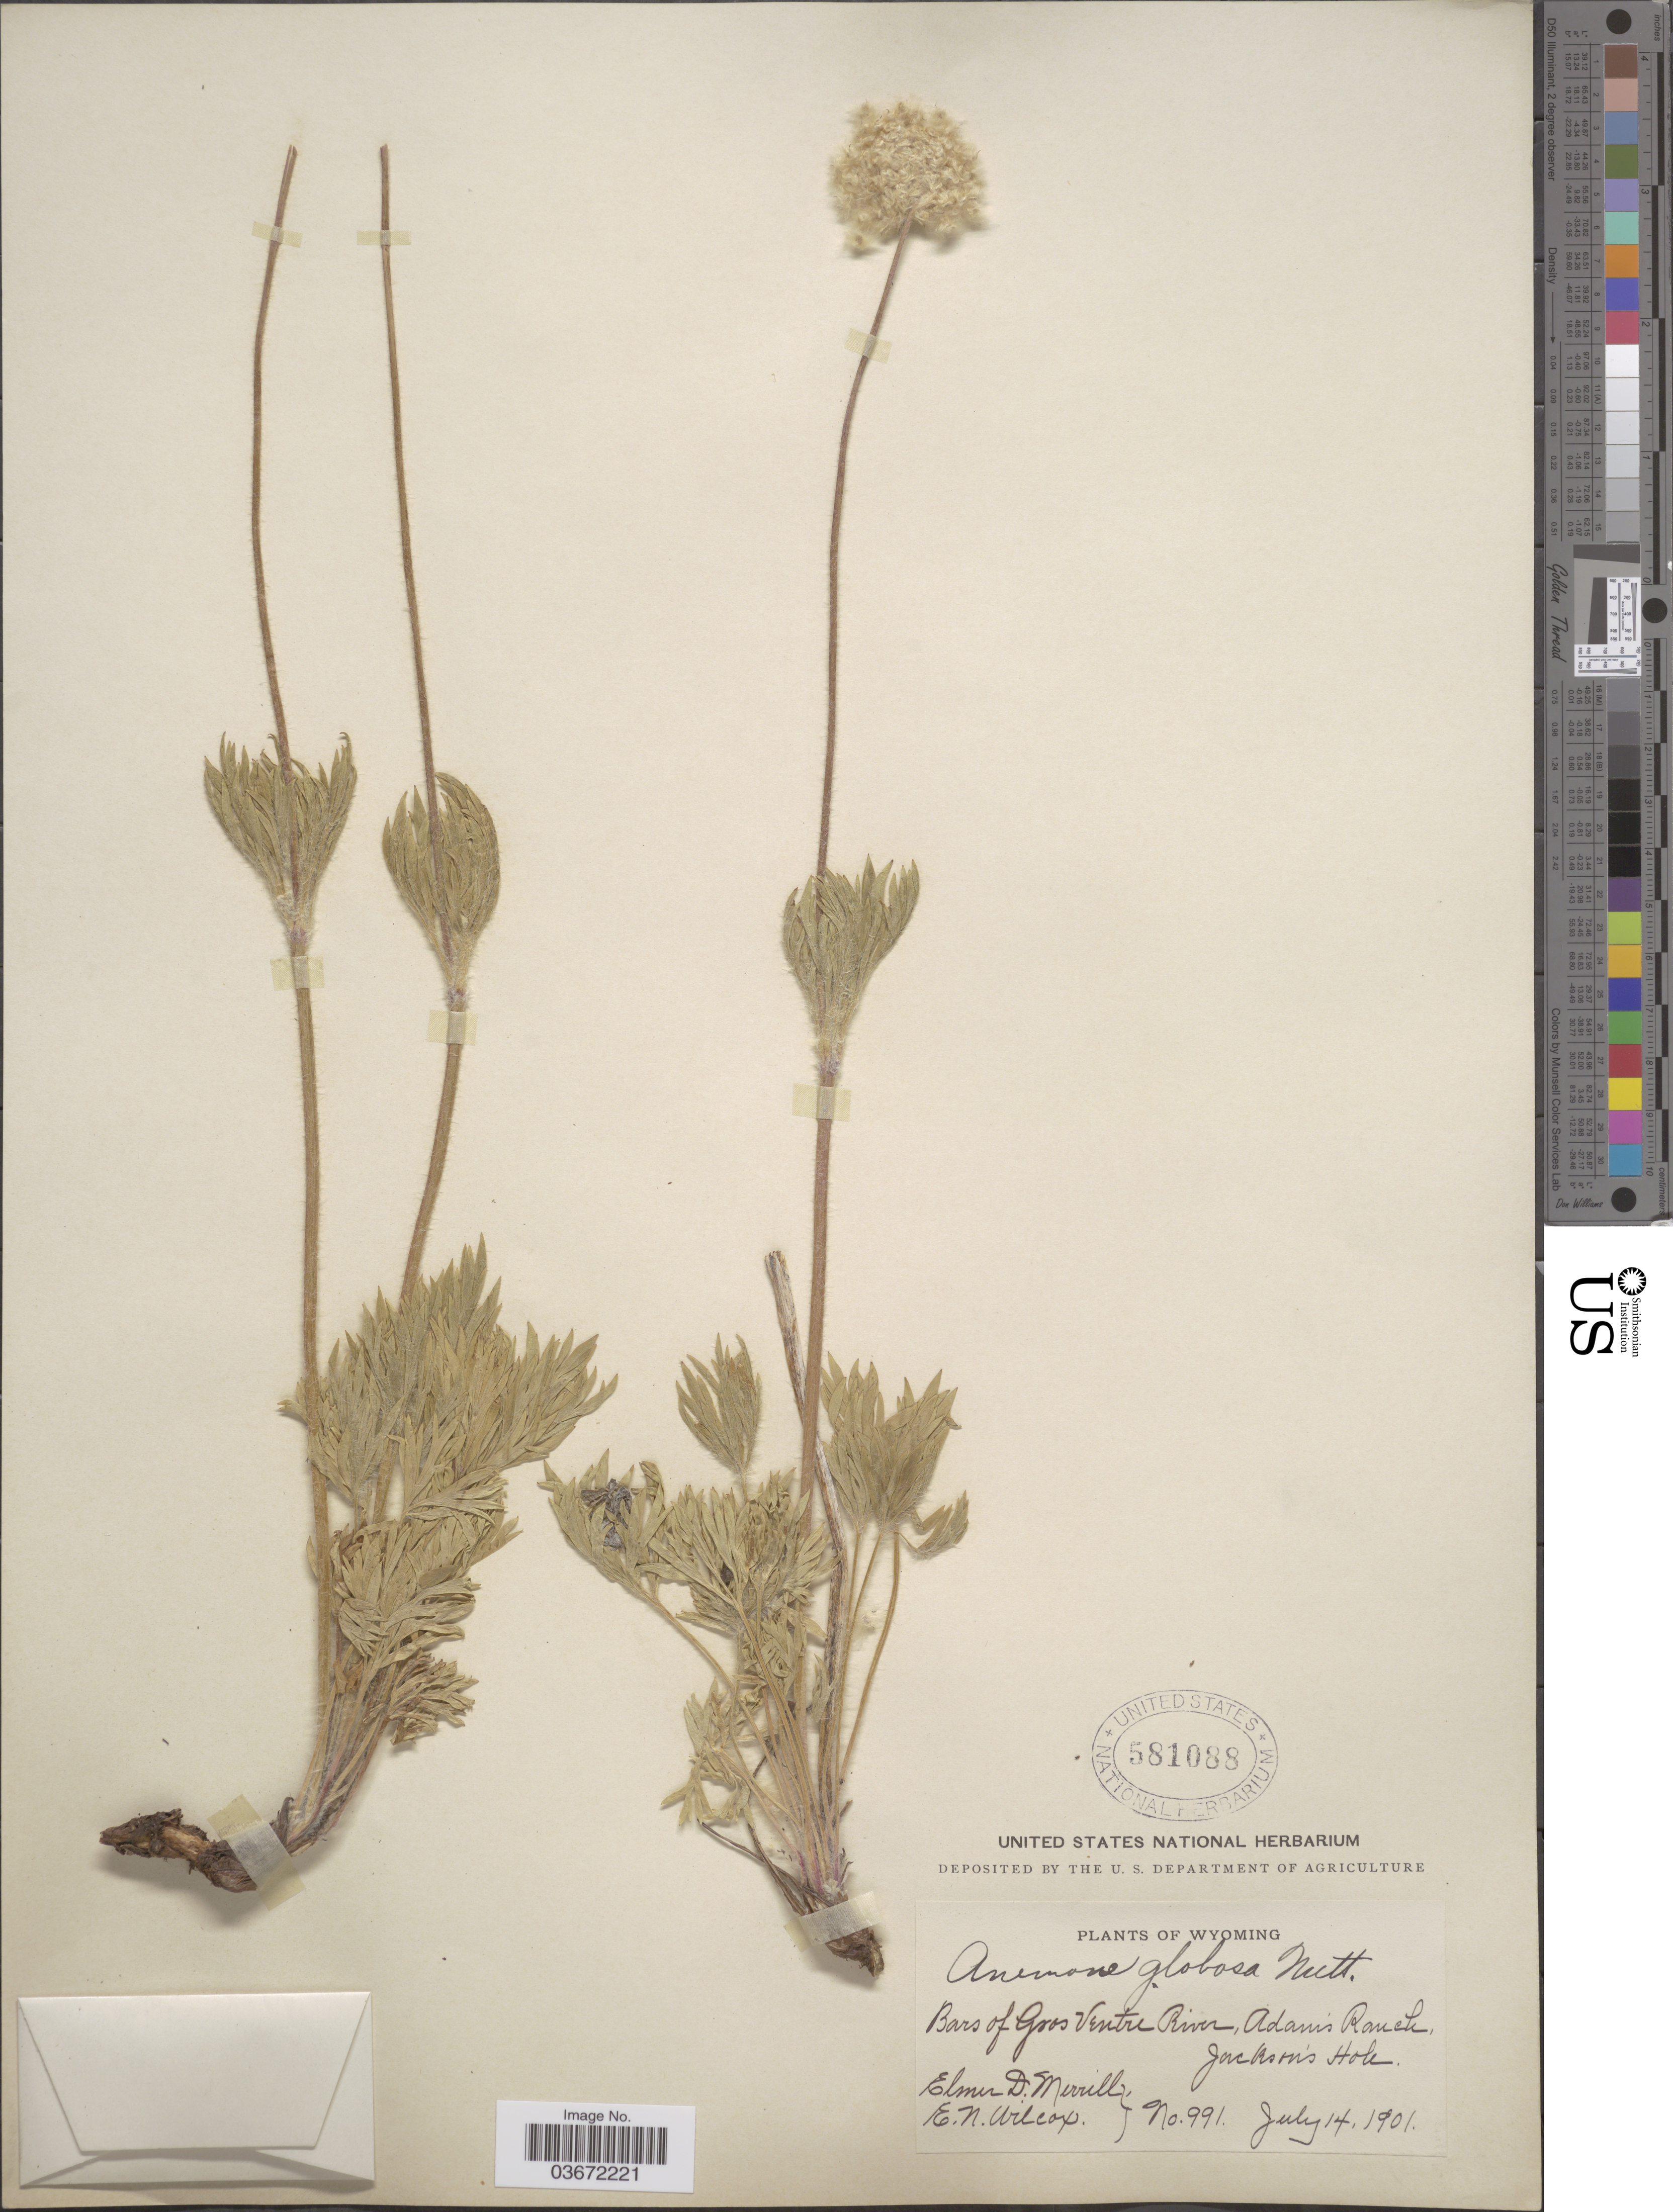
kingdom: Plantae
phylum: Tracheophyta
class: Magnoliopsida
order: Ranunculales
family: Ranunculaceae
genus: Anemone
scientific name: Anemone globosa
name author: (Torr. & A. Gray) Nutt. ex A. Heller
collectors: E. D. Merrill & E. Wilcox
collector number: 991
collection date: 1901-07-14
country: United States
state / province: Wyoming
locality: Bars of Gros Ventre River, Adam's Ranch, Jackson's Hole.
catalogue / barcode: US 581088